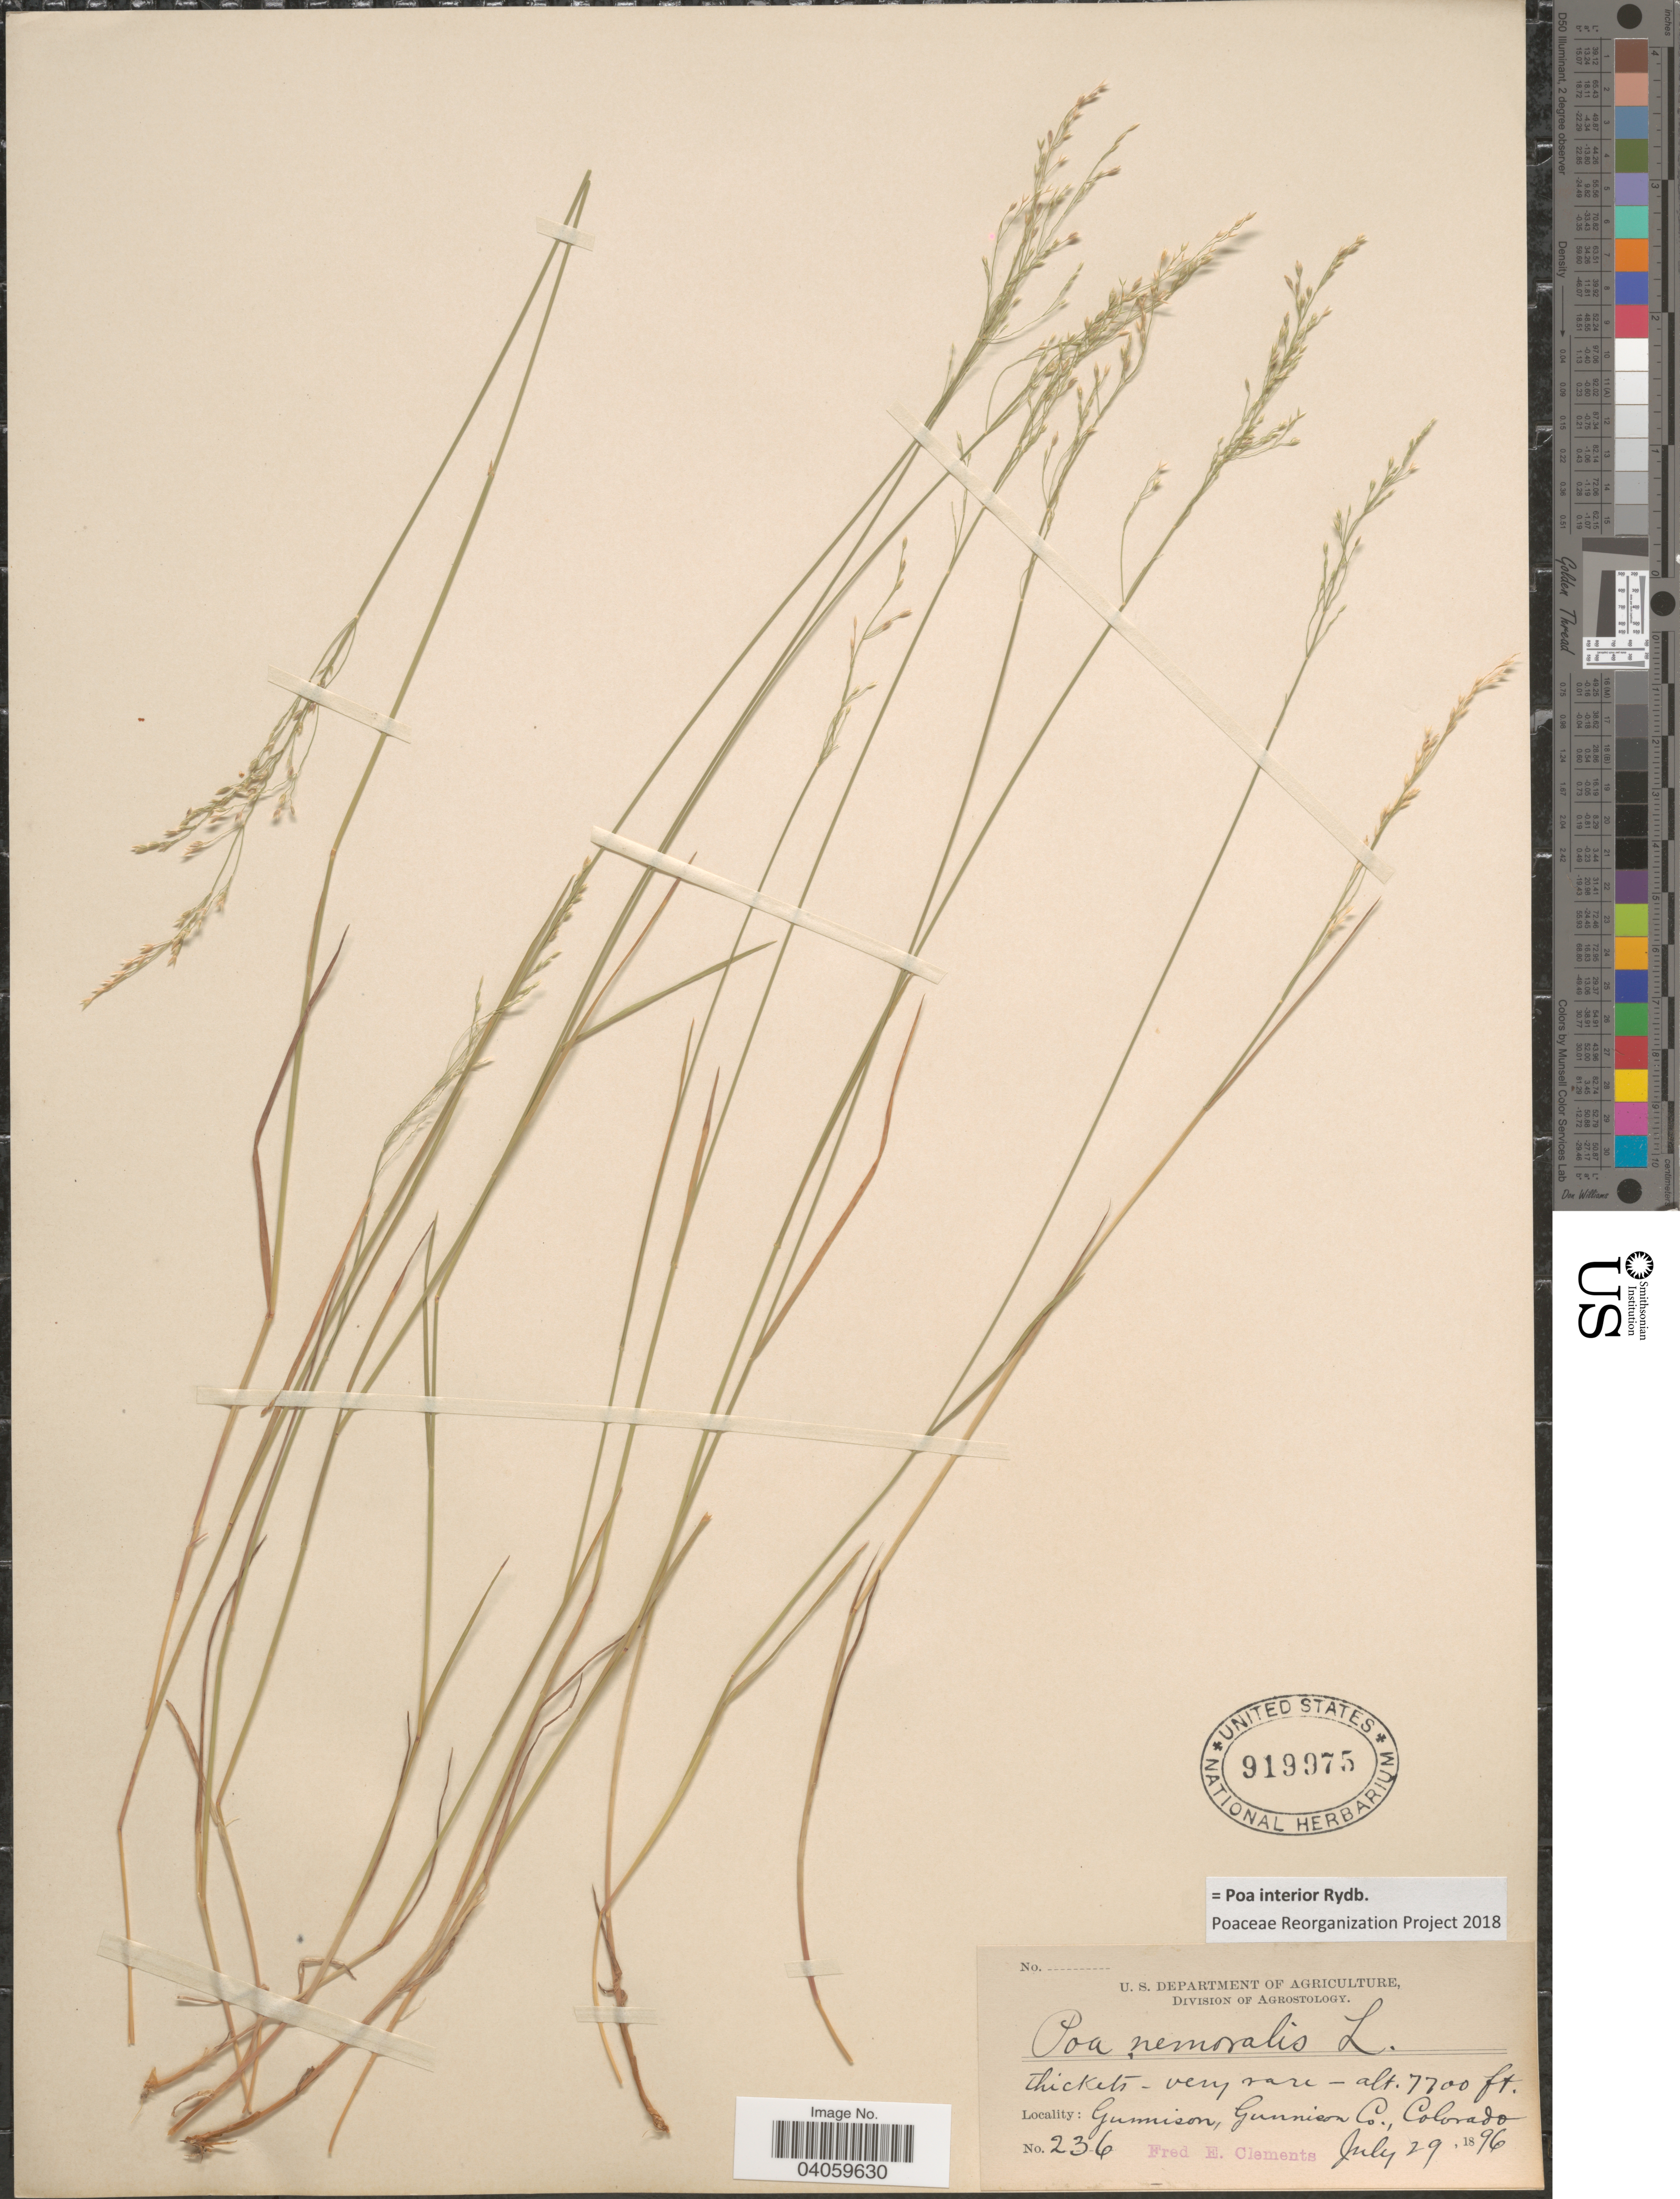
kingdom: Plantae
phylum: Tracheophyta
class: Liliopsida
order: Poales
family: Poaceae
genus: Poa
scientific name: Poa interior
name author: Rydb.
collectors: F. E. Clements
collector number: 236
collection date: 1896-07-29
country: United States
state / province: Colorado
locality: Gunnison, Gunnison Co.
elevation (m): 2347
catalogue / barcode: US 919975